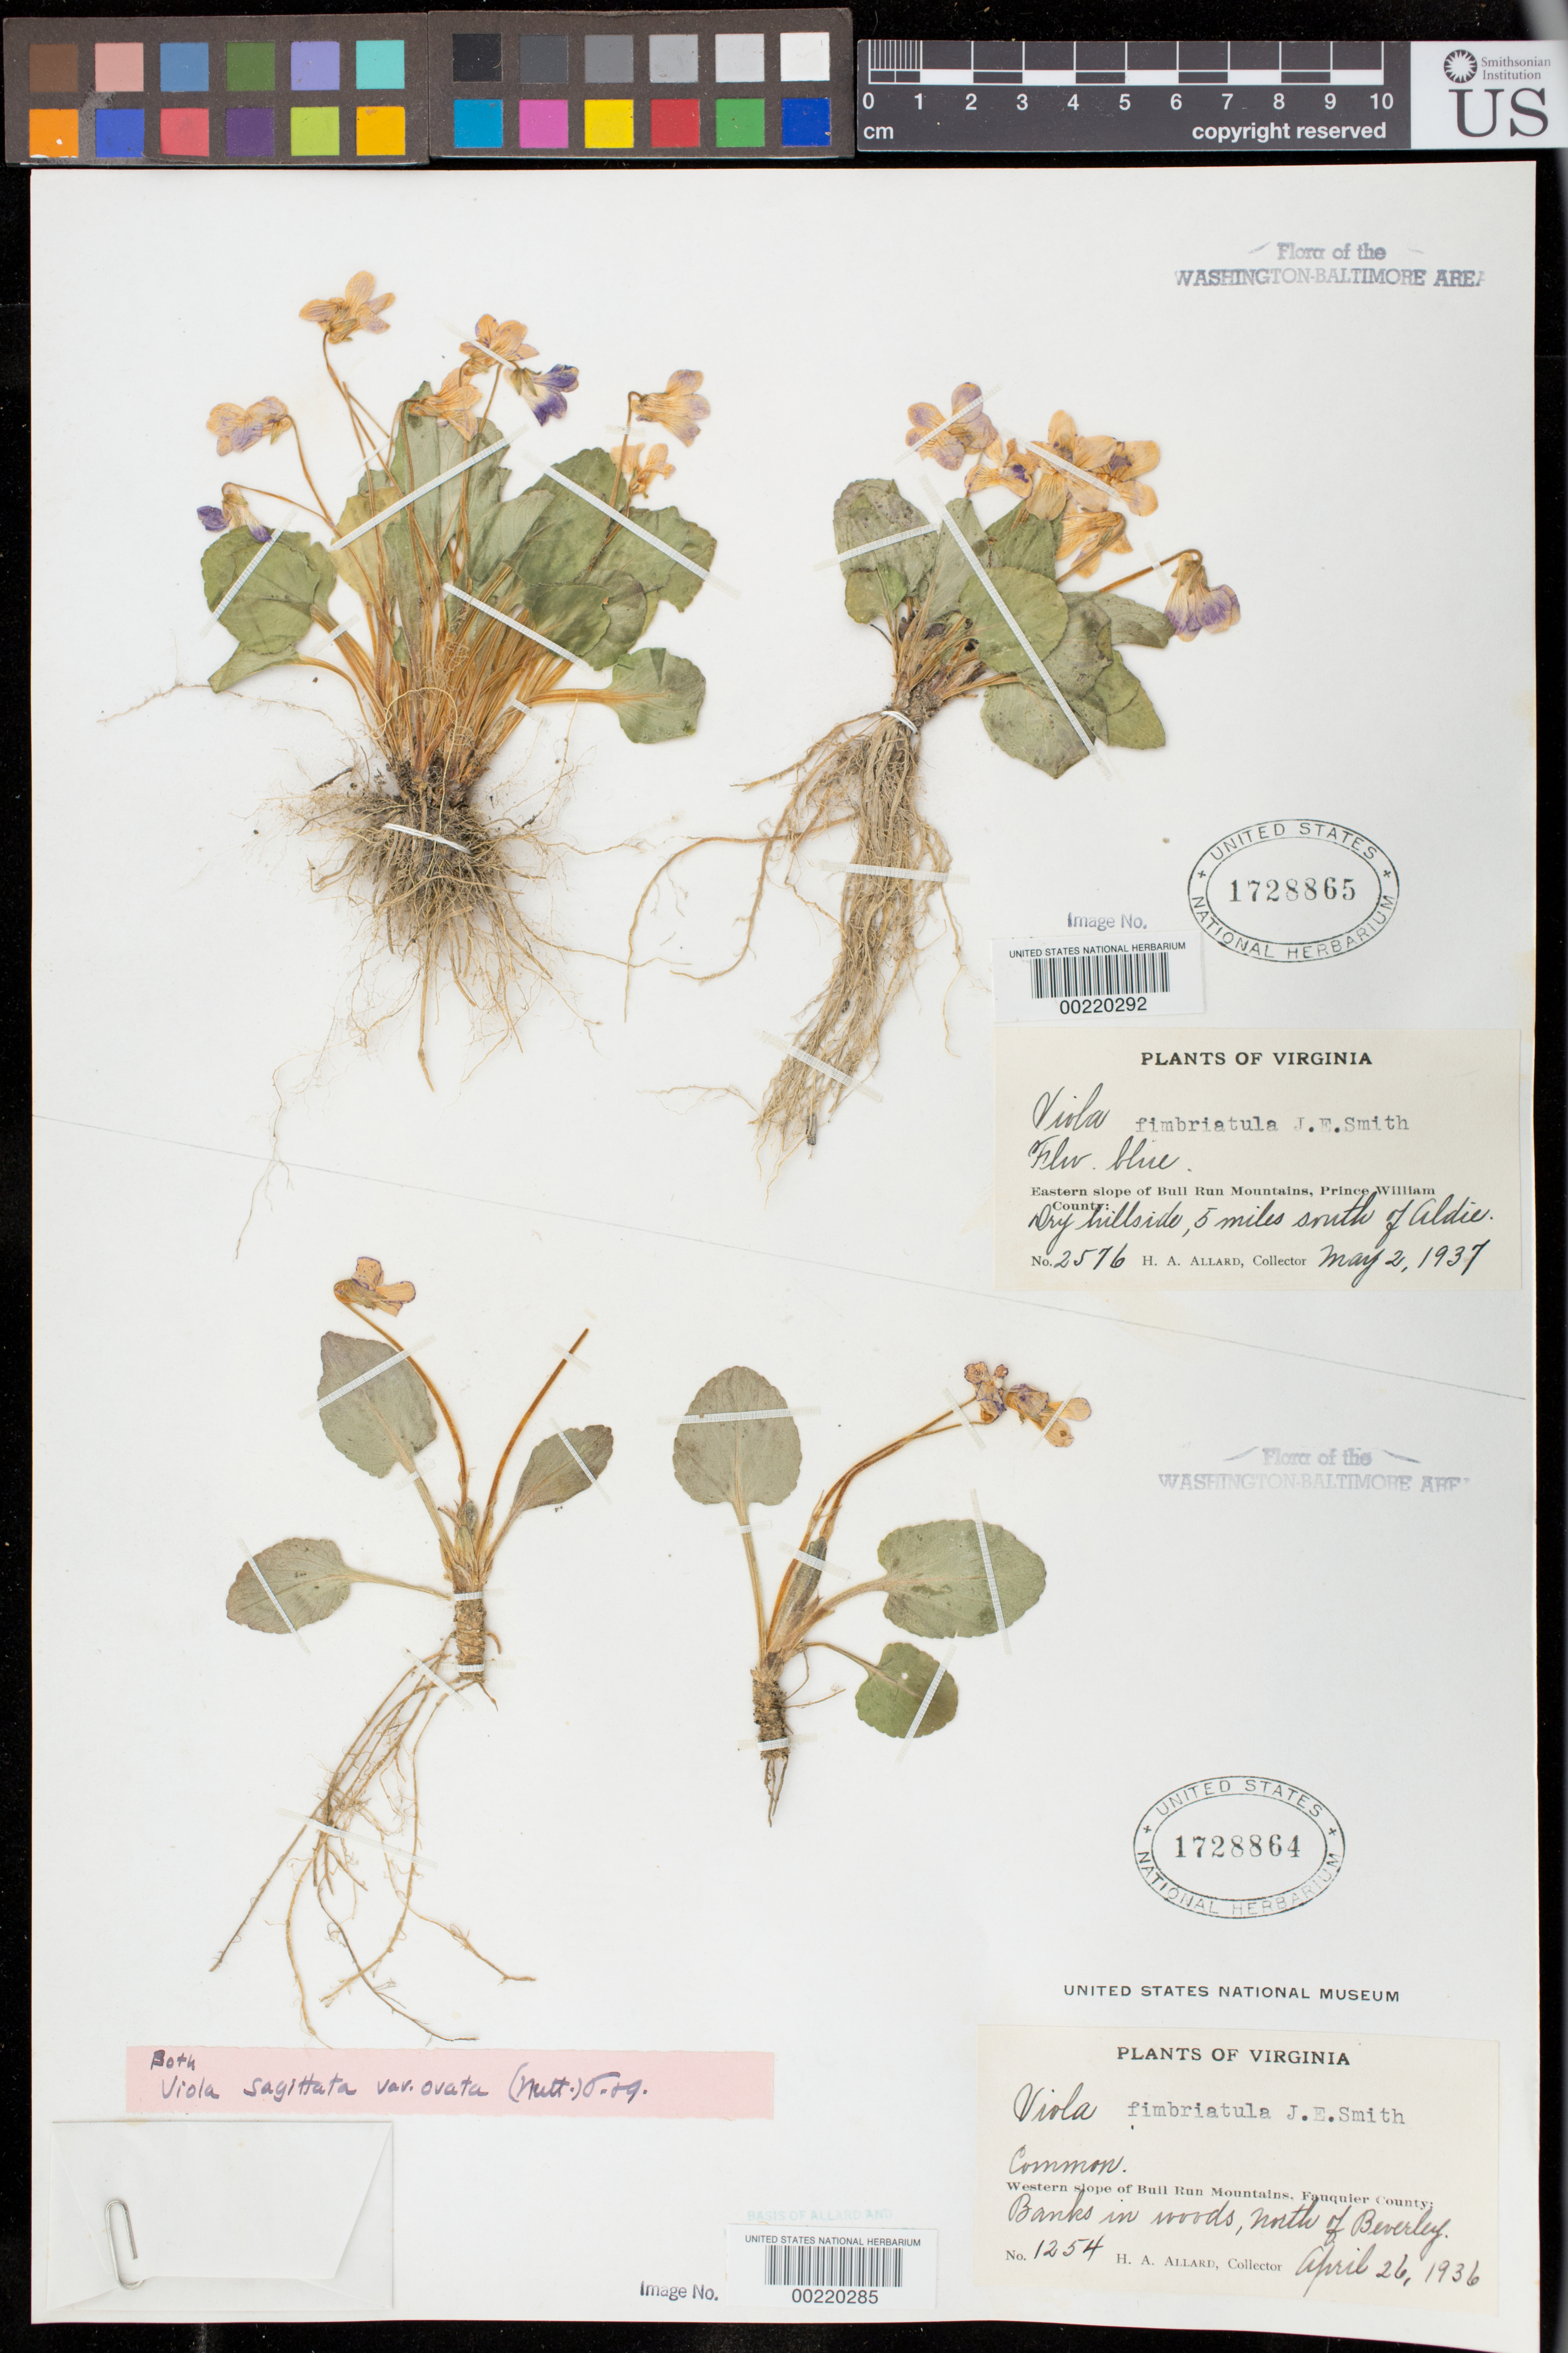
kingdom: Plantae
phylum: Tracheophyta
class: Magnoliopsida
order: Malpighiales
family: Violaceae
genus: Viola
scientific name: Viola sagittata var. ovata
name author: (Nutt.) Torr. & A. Gray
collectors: H. A. Allard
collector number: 1254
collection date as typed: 26 Apr 1936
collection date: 1936-04-26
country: United States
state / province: Virginia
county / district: Fauquier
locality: Western Slope of Bull Run Mountains, North of Beverley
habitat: banks in woods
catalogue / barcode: US 1728864